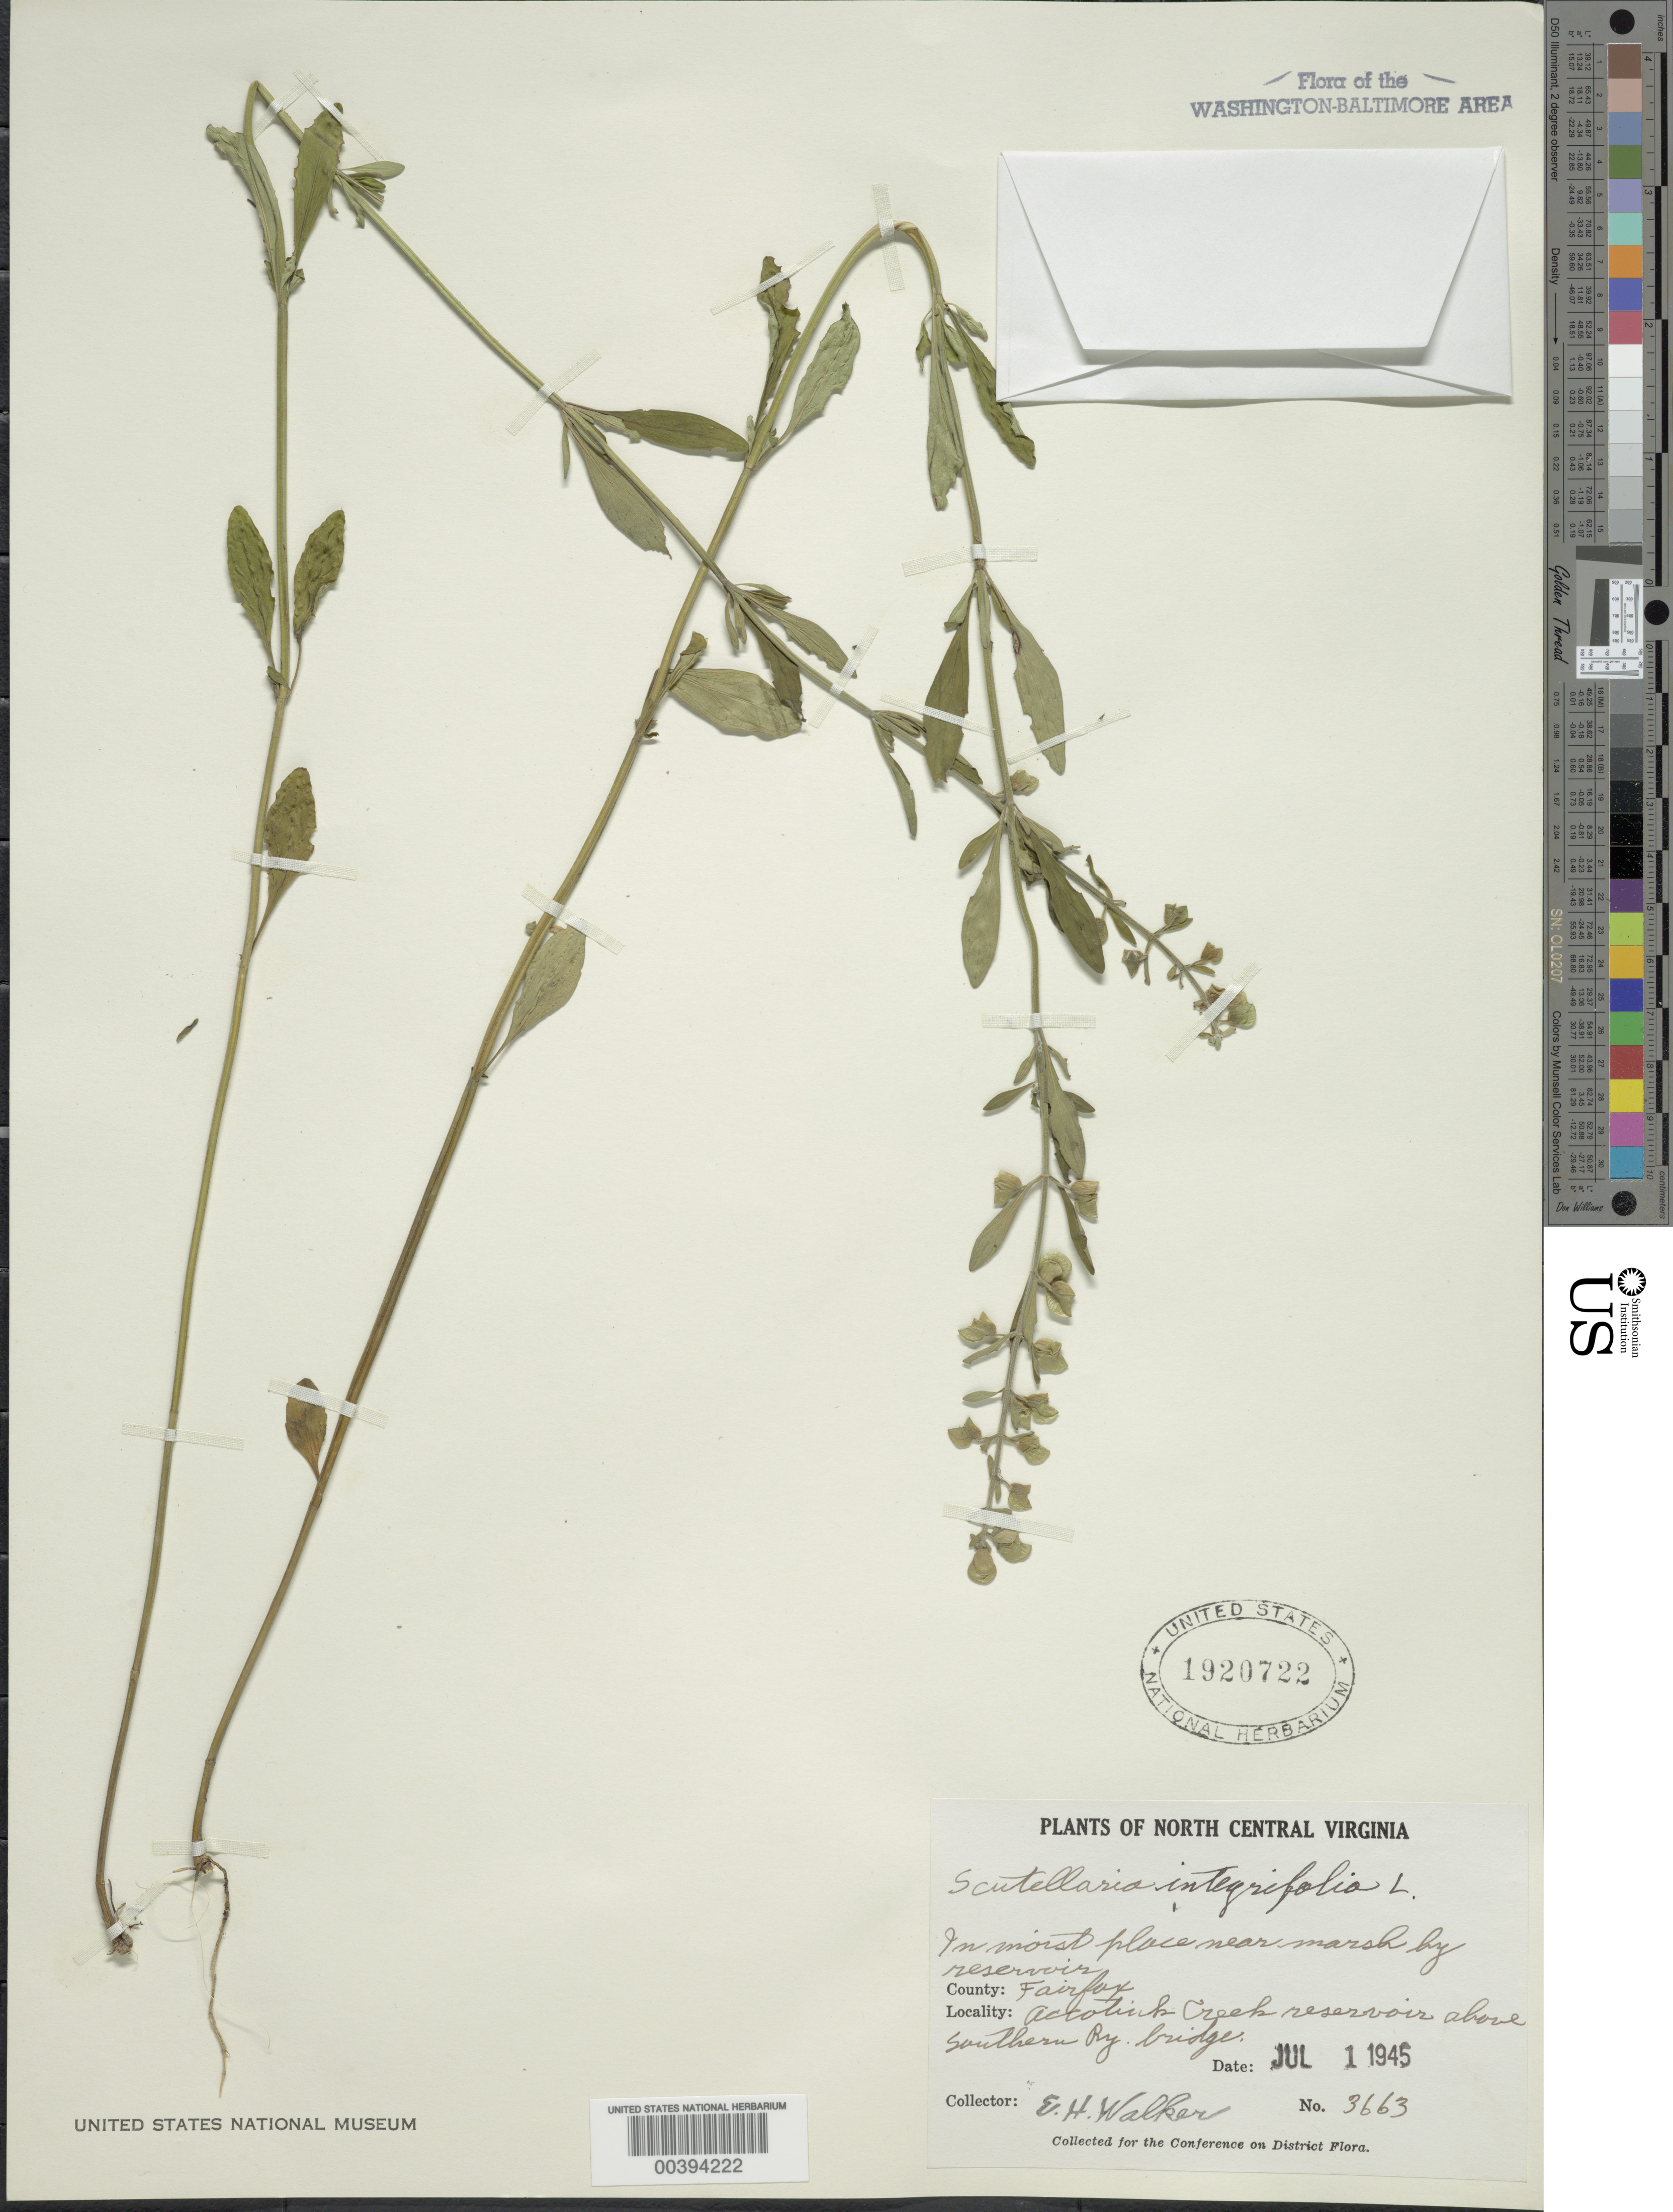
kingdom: Plantae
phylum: Tracheophyta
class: Magnoliopsida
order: Lamiales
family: Lamiaceae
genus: Scutellaria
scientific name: Scutellaria integrifolia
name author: L.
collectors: E. H. Walker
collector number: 3663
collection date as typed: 01 Jul 1945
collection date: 1945-07-01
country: United States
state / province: Virginia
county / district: Fairfax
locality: Accotink Creek above Southern Railroad Bridge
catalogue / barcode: US 1920722